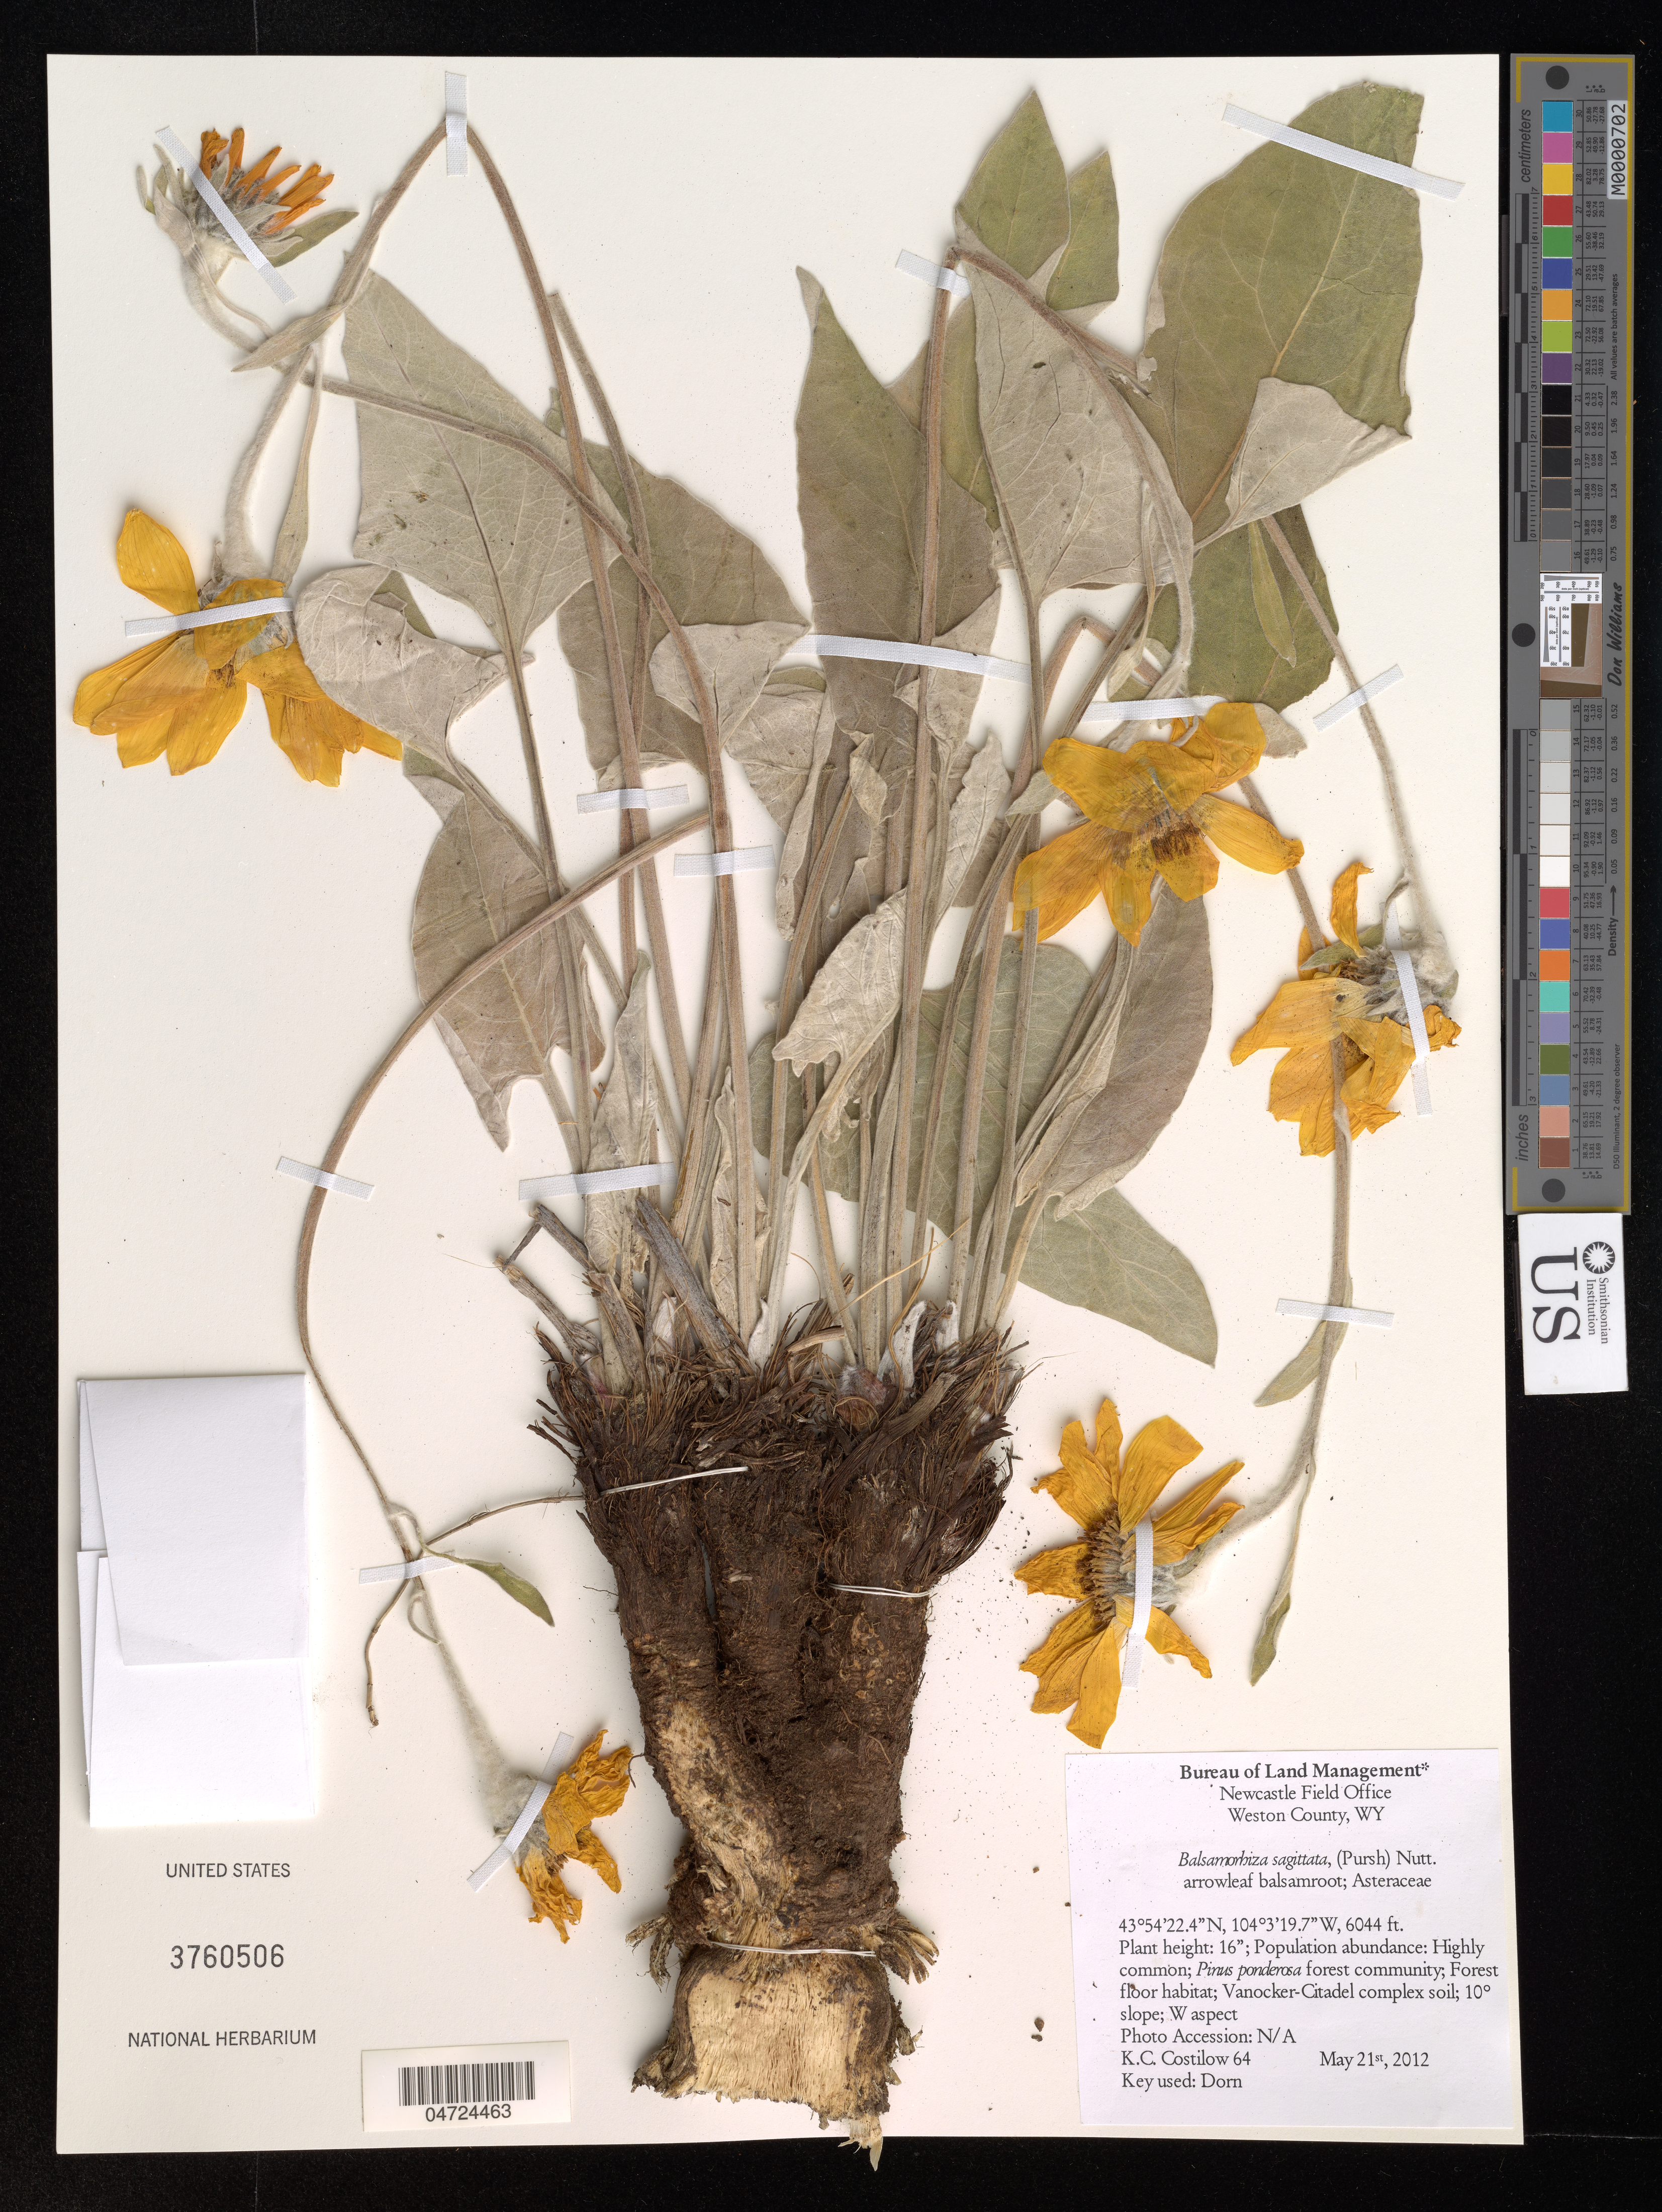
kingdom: Plantae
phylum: Tracheophyta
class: Magnoliopsida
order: Asterales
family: Asteraceae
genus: Balsamorhiza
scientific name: Balsamorhiza sagittata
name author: (Pursh) Nutt.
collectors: K. Costilow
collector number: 64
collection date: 2012-05-21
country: United States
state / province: Wyoming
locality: Weston County.? Vanocker-Citadel complex soil. W aspect.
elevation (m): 1842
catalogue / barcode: US 3760506